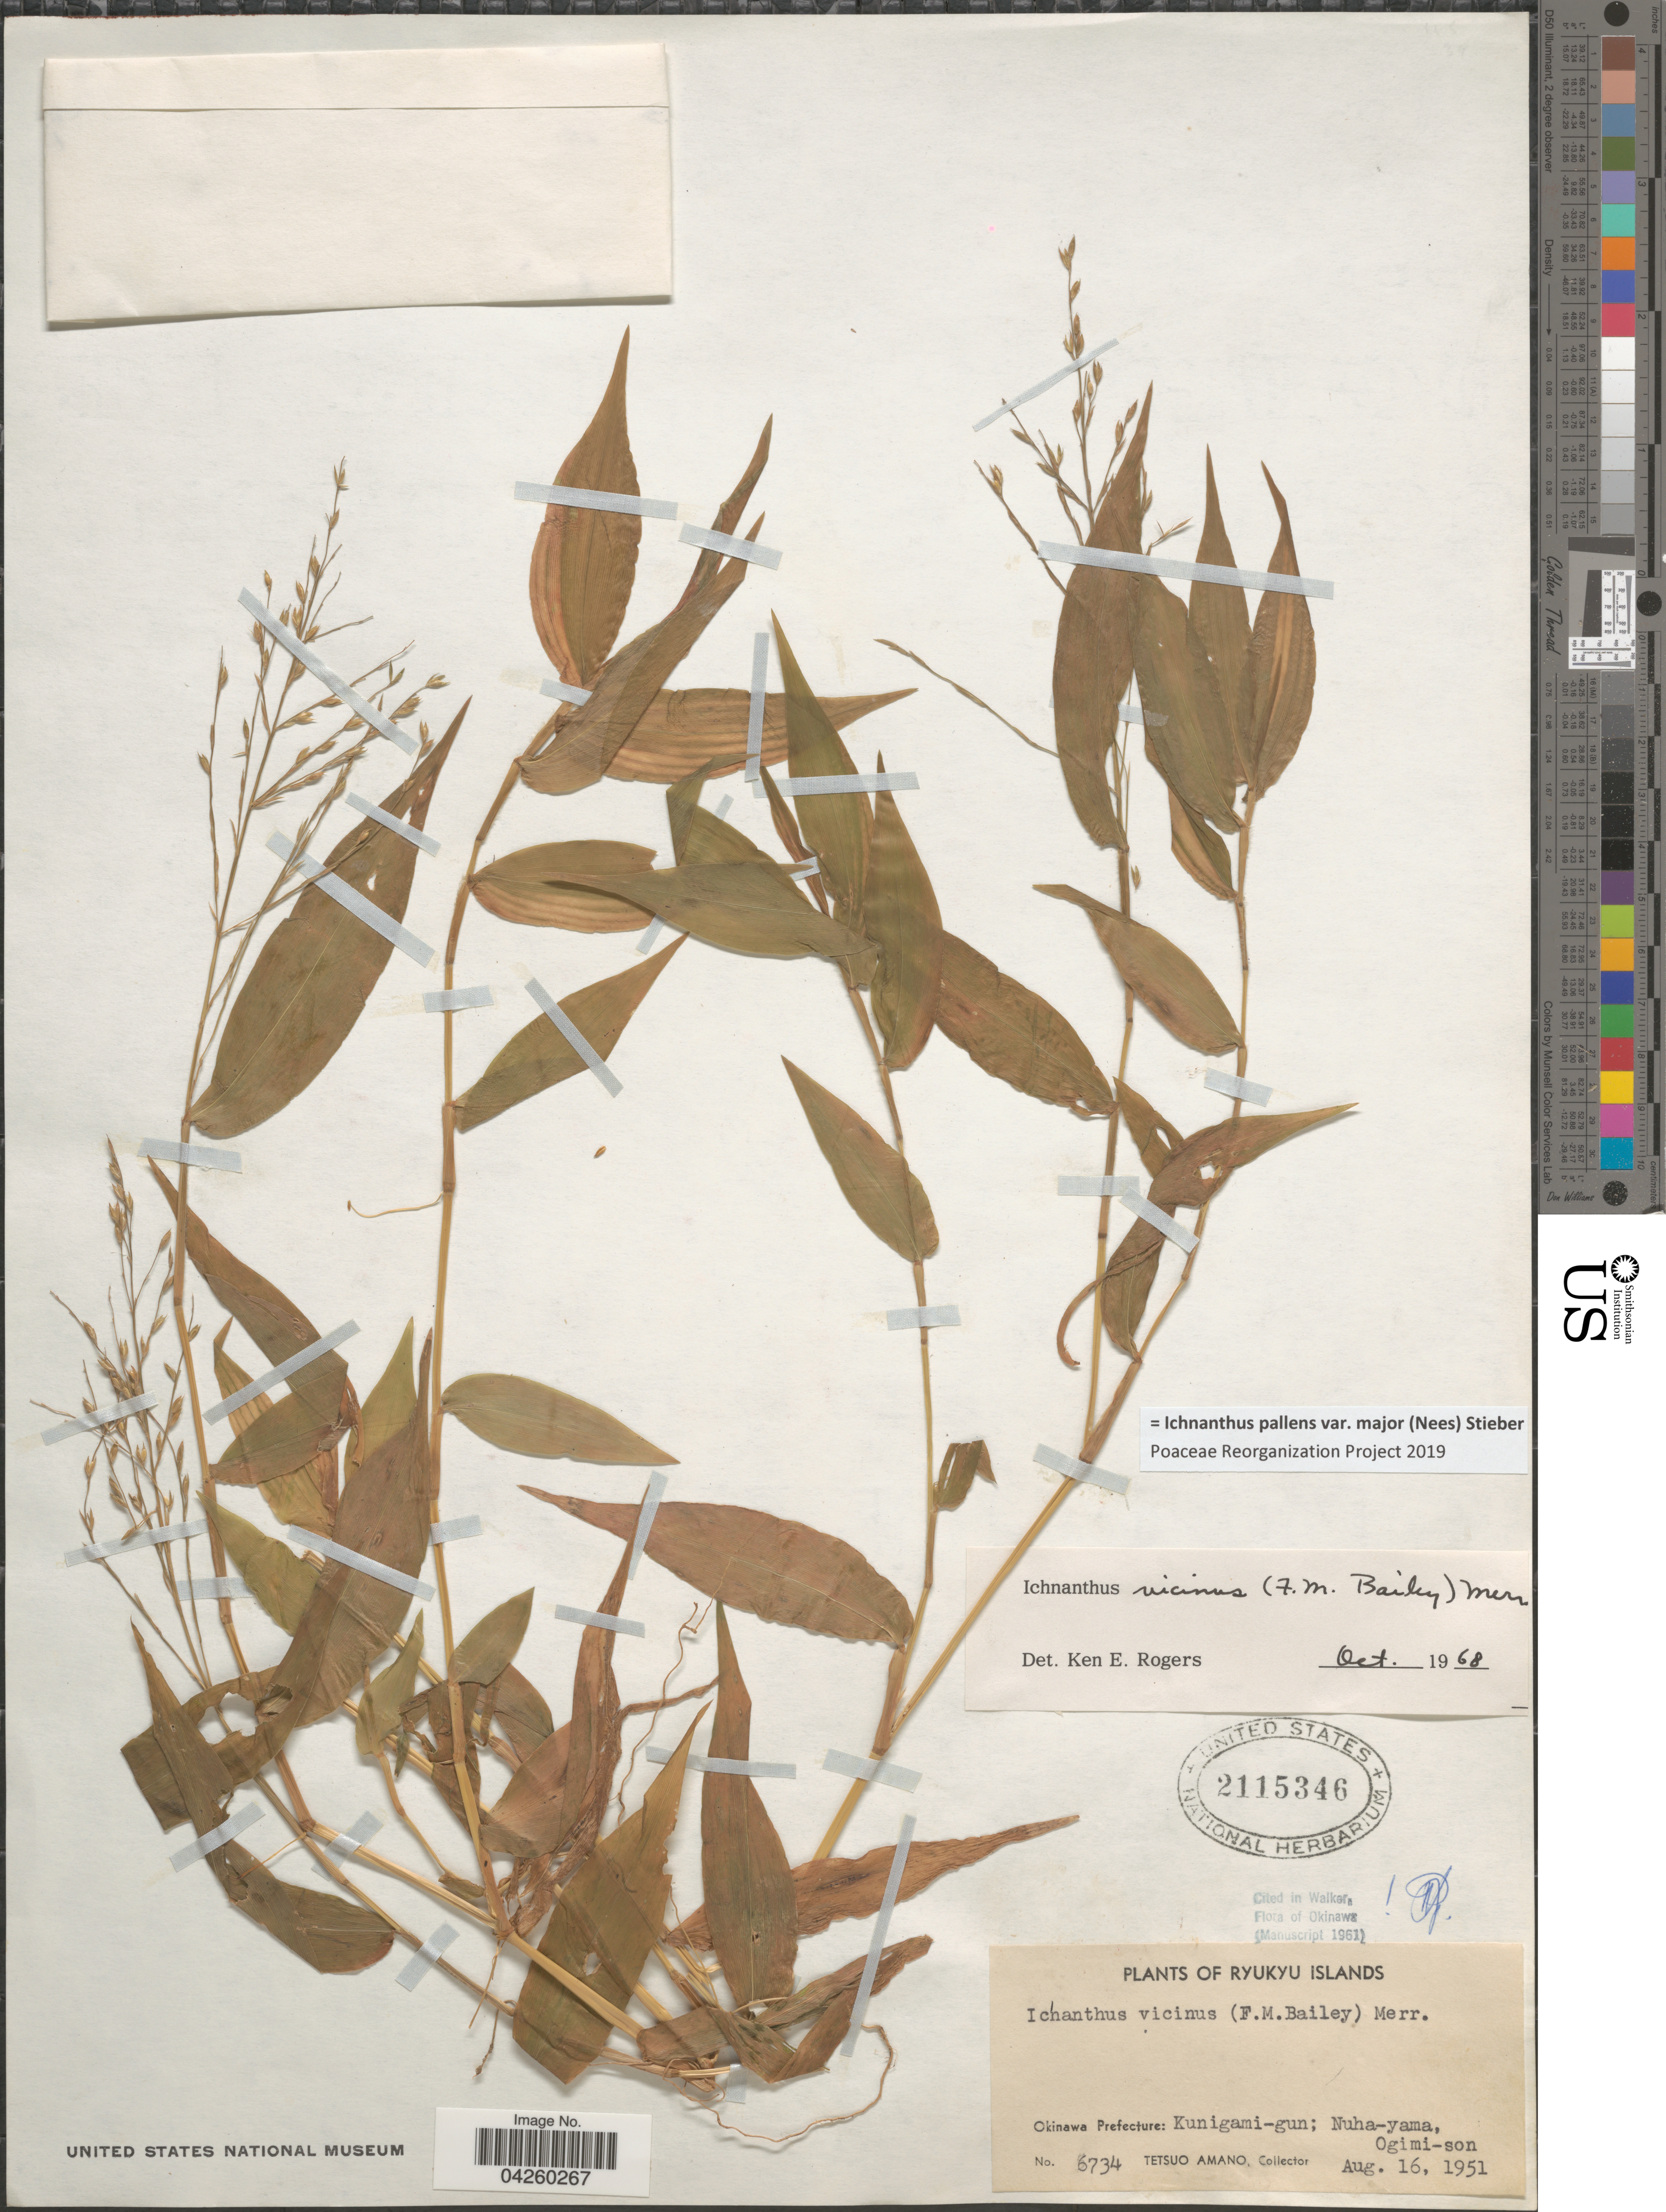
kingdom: Plantae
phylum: Tracheophyta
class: Liliopsida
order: Poales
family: Poaceae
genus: Ichnanthus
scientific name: Ichnanthus pallens var. major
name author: (Nees) Stieber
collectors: T. Amano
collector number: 6734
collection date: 1951-08-16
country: Japan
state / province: Okinawa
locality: Ryukyu Islands. Okinawa Prefecture: Kunigami-gun; Nuha-yama, Ogimi-son.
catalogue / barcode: US 2115346